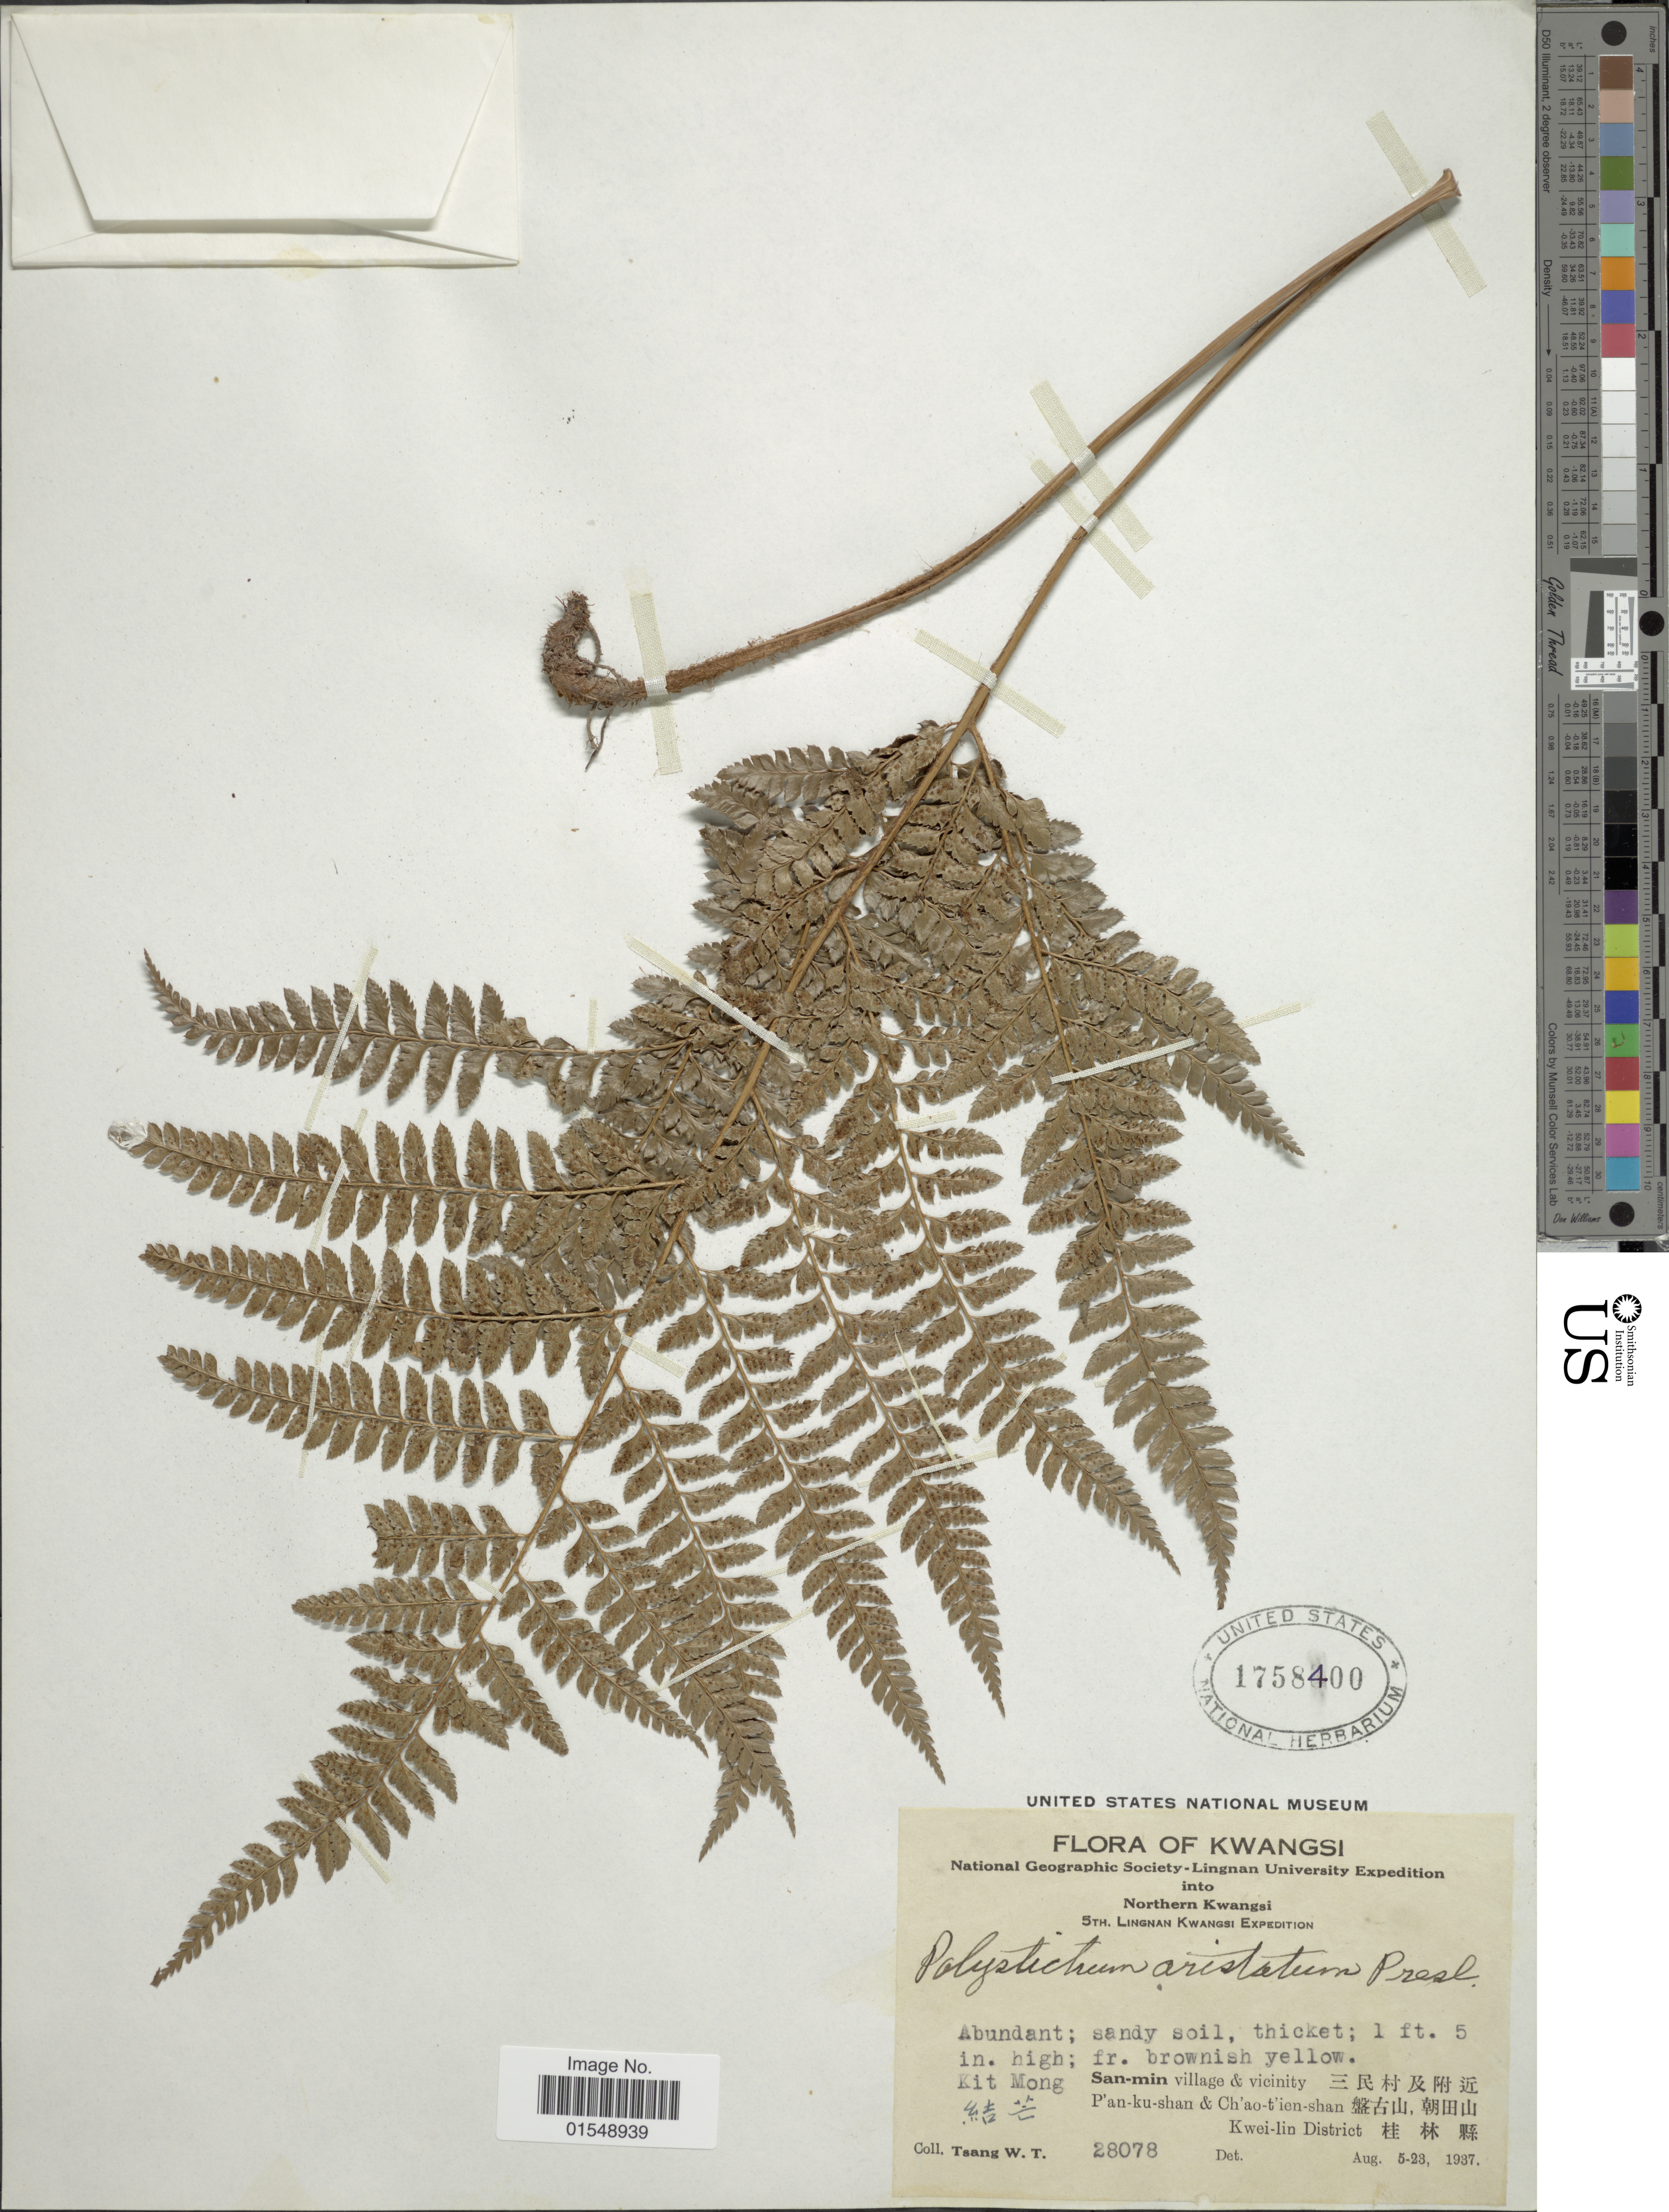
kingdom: Plantae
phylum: Tracheophyta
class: Polypodiopsida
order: Polypodiales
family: Dryopteridaceae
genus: Arachniodes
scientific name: Arachniodes aristata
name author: (G. Forst.) Tindale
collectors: W. T. Tsang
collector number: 28078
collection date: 1937-08-05/1937-08-23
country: China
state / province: Guangxi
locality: Kwangsi, Northern Kwangsi, Kit Mong, San-min village & vicinity, P'an- ku- shan & Ch'ao-t'ien- shan, Kwei- lin District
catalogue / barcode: US 1758400